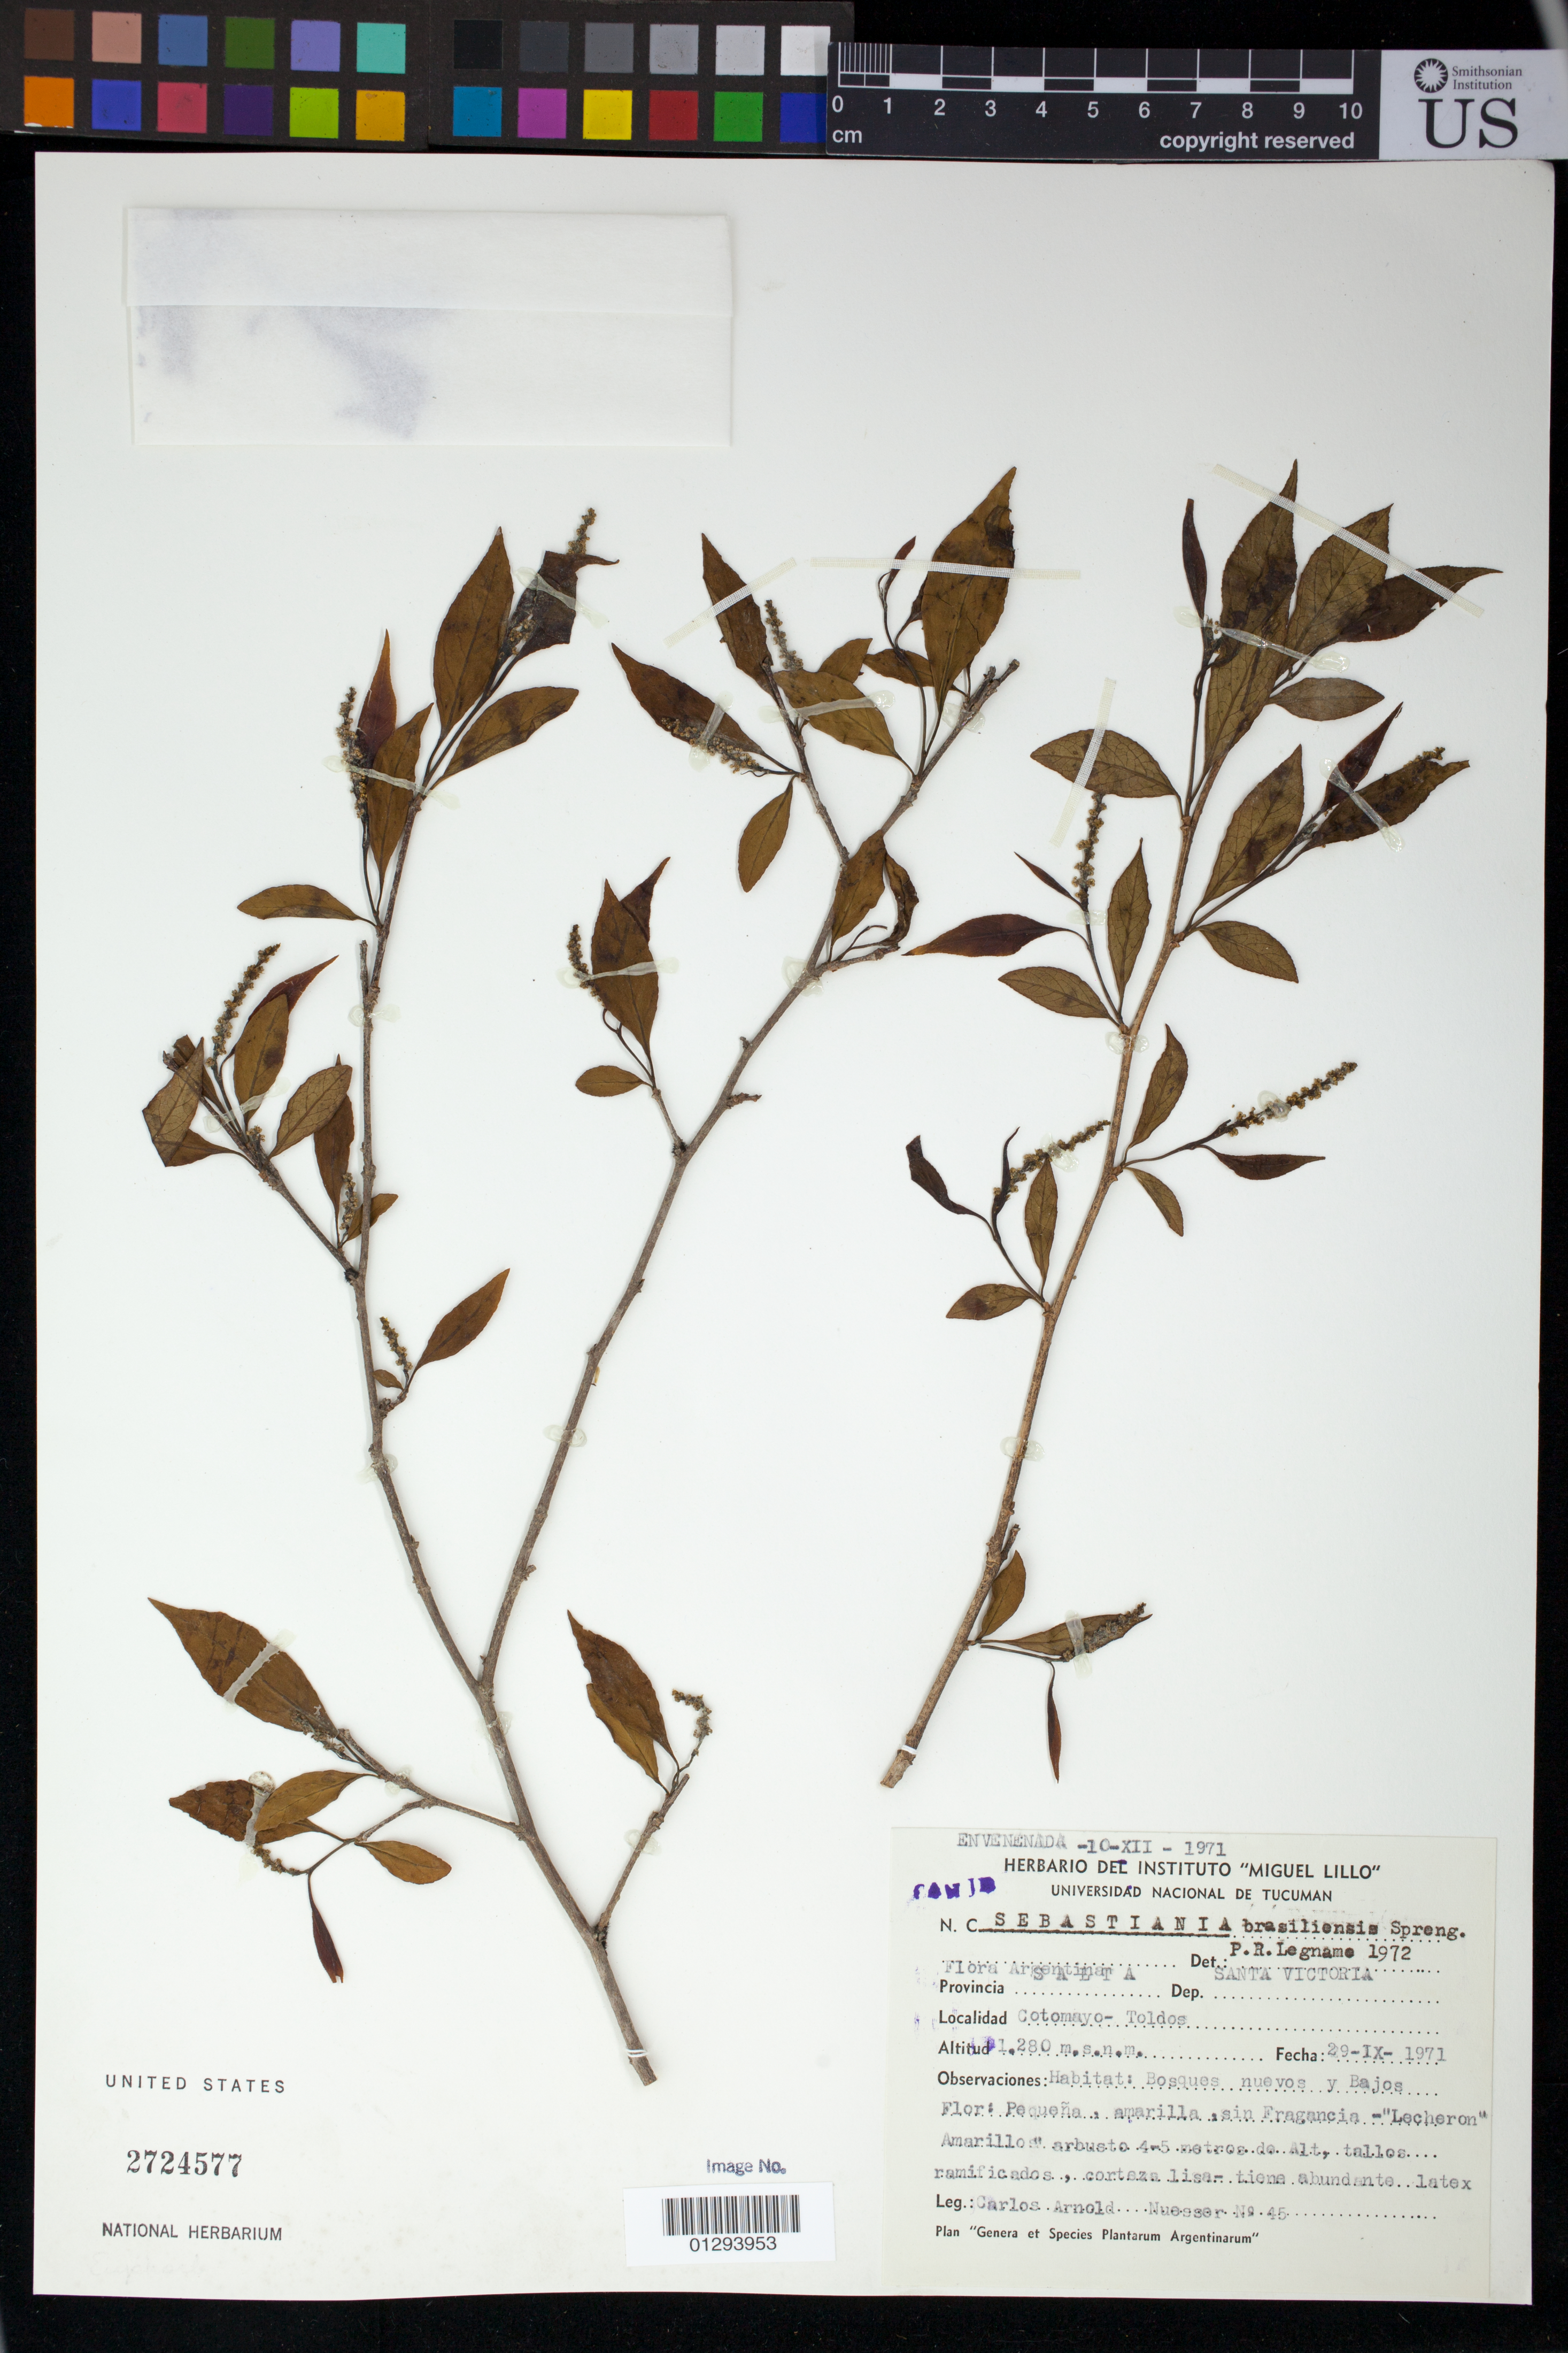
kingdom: Plantae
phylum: Tracheophyta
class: Magnoliopsida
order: Malpighiales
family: Euphorbiaceae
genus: Sebastiania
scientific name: Sebastiania brasiliensis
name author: Spreng.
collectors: C. Nuesser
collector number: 45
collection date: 1971-09-29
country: Argentina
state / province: Salta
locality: Santa Victoria,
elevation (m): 1280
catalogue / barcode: US 2724577